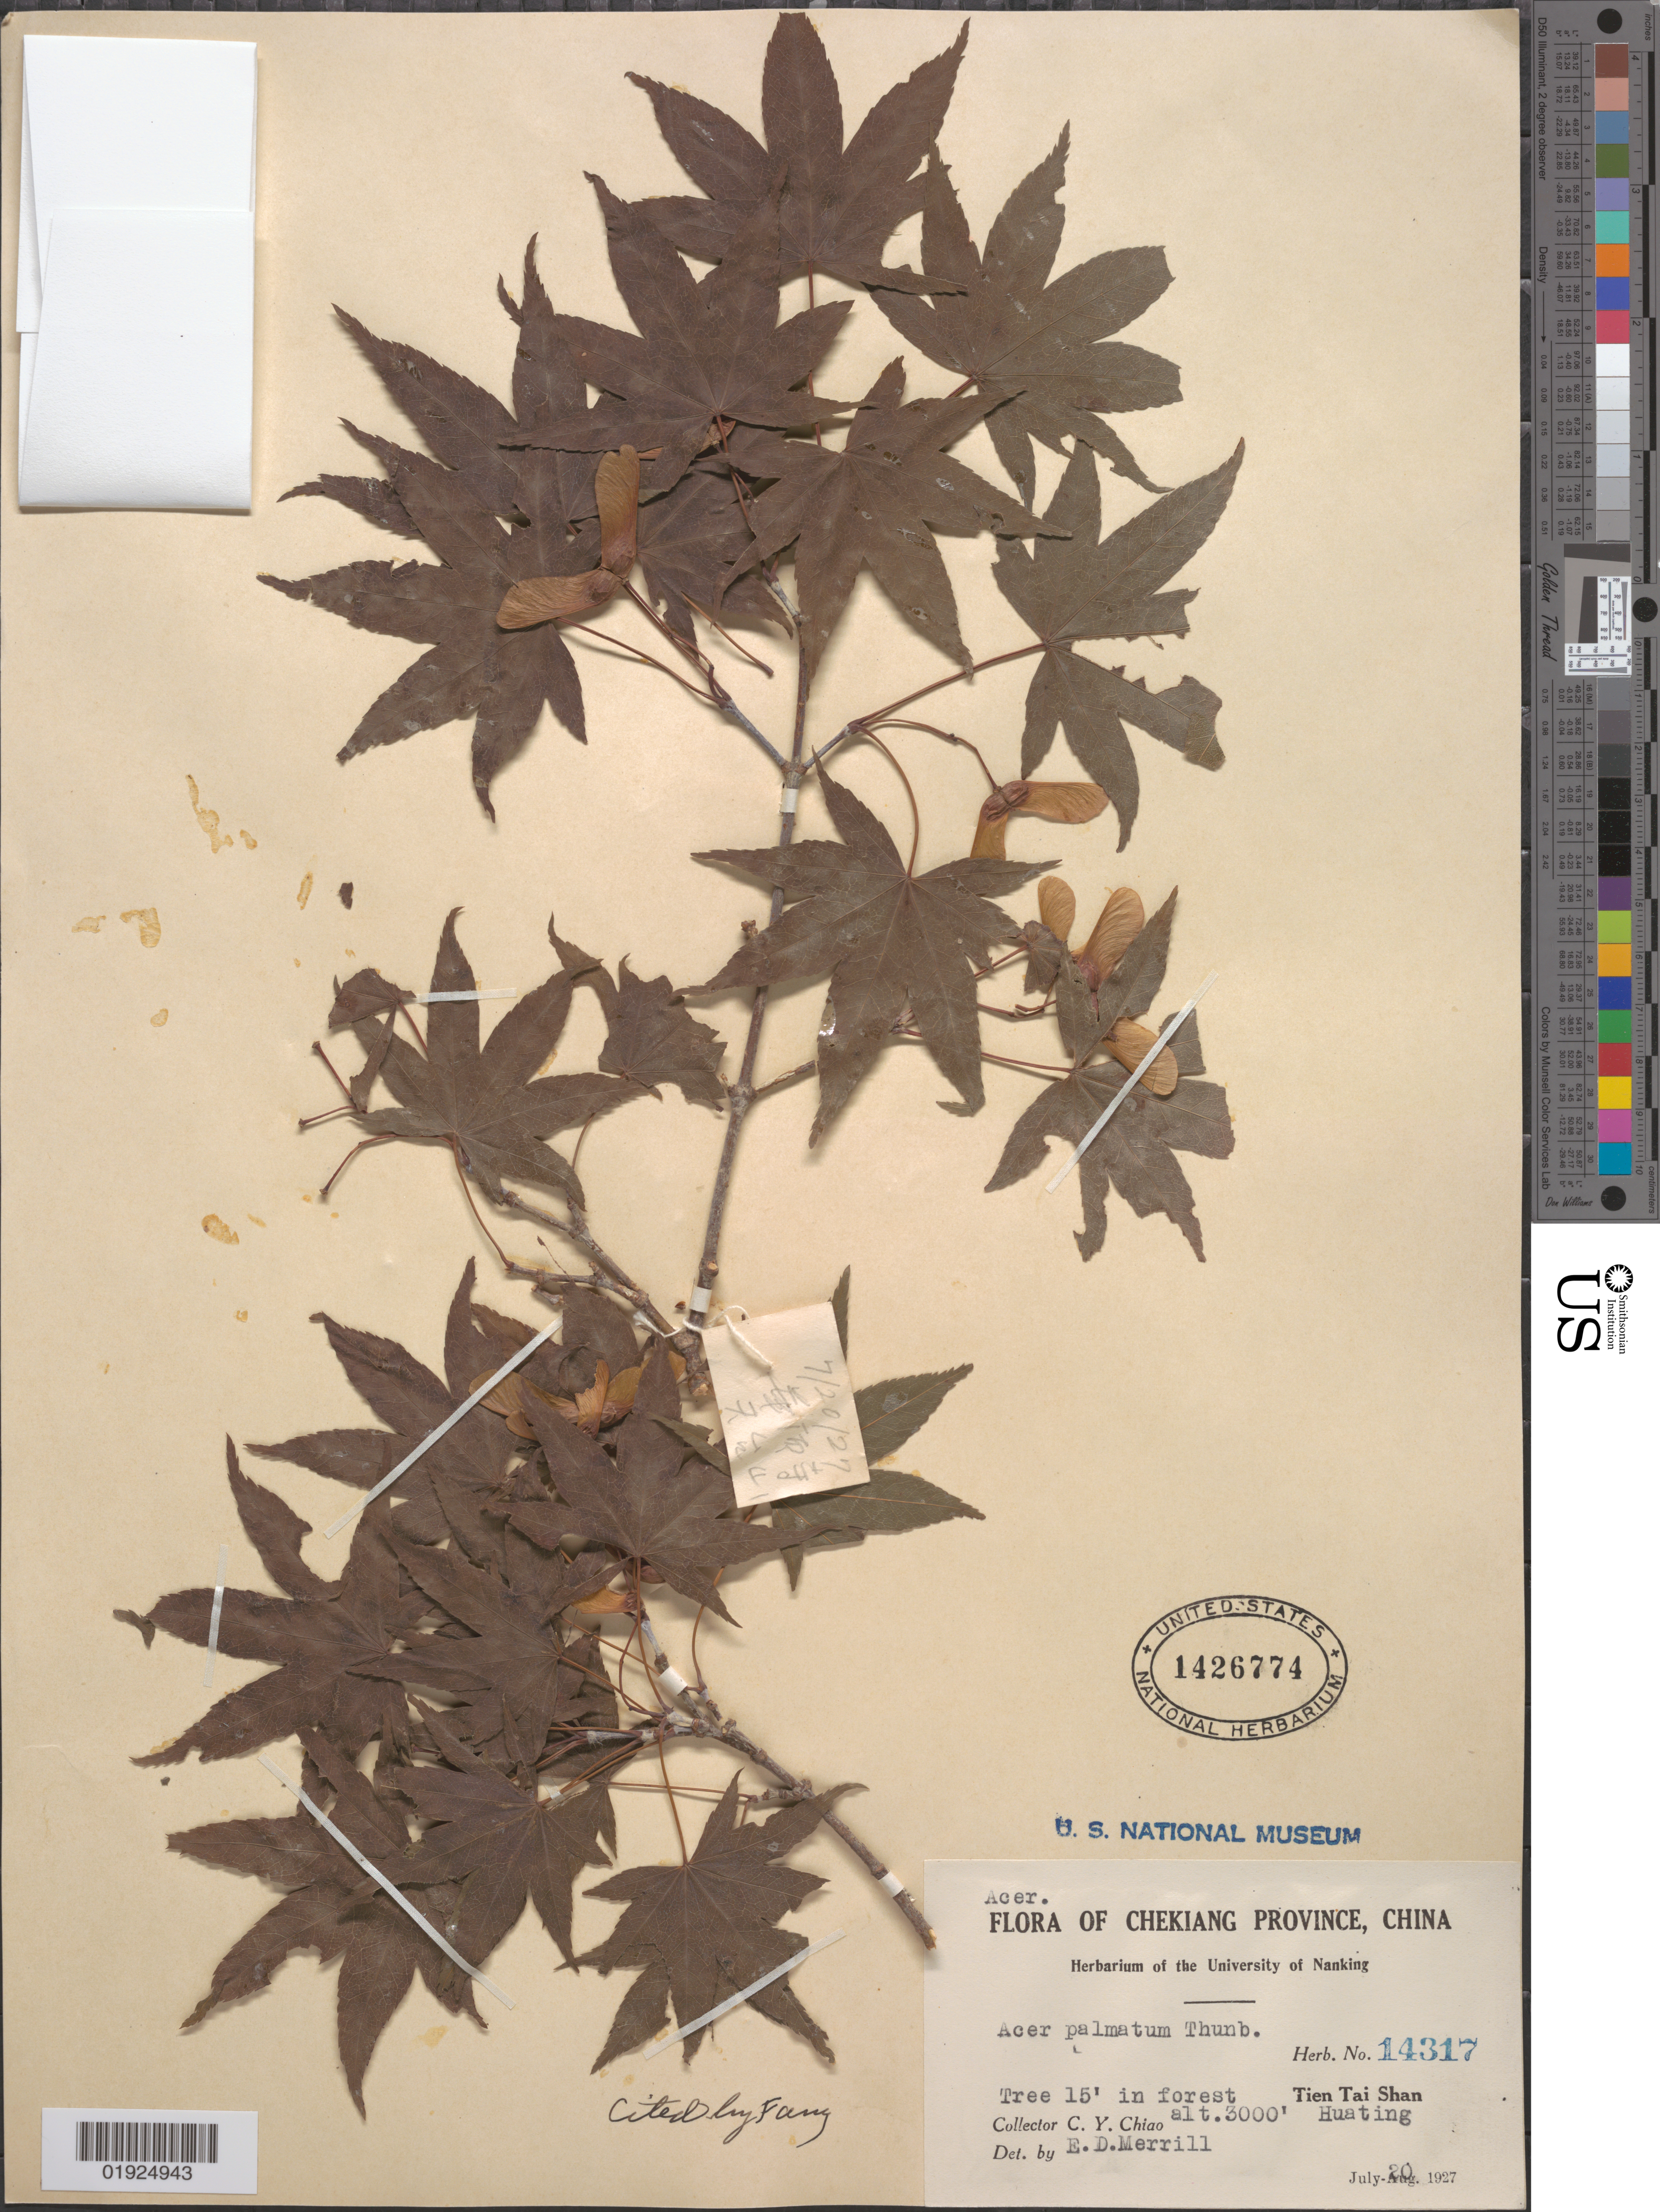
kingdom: Plantae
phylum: Tracheophyta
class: Magnoliopsida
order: Sapindales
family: Sapindaceae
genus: Acer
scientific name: Acer palmatum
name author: Thunb.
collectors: C. Y. Chiao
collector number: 14317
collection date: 1927-07-20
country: China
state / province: Zhejiang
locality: Chekiang [Zhejiang] Province, Tien Tai Shan, Huating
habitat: In forest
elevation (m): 914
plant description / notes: Plant is tagged with No. 8101 (or could be 1018]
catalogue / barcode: US 1426774